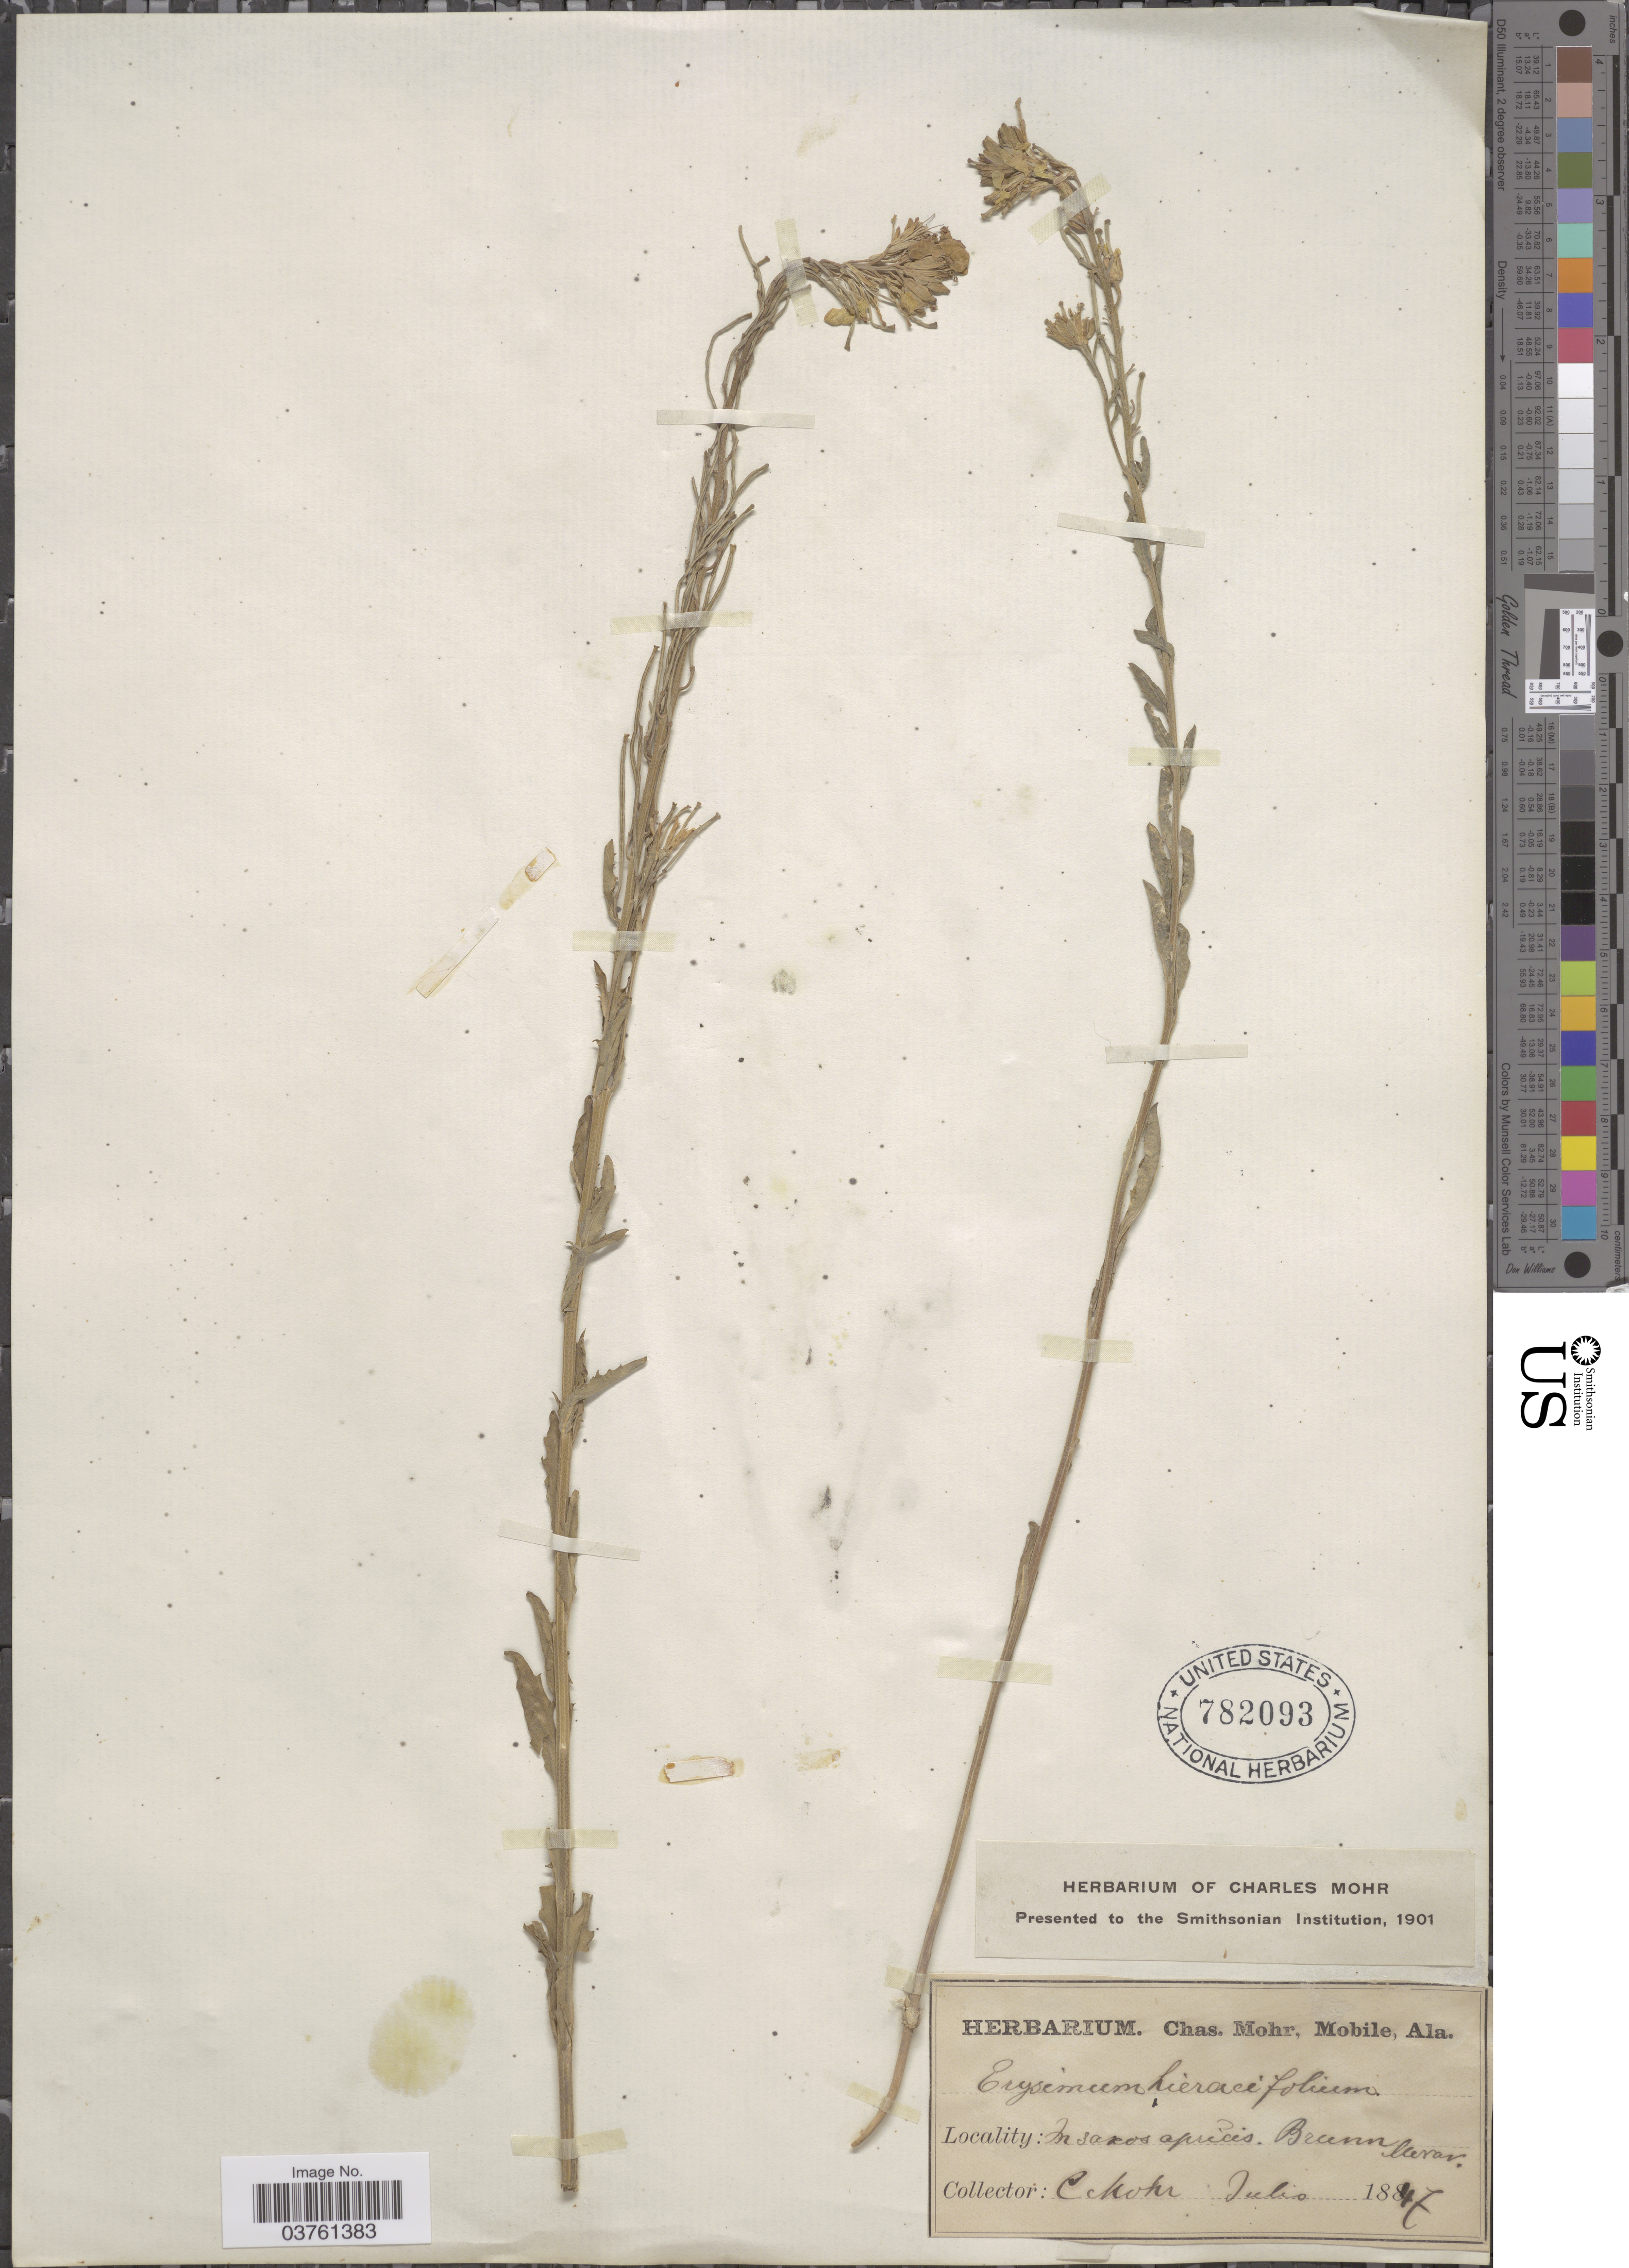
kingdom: Plantae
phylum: Tracheophyta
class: Magnoliopsida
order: Brassicales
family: Brassicaceae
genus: Erysimum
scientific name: Erysimum hieraciifolium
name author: L.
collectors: C. T. Mohr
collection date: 1847-07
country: Czechia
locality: In saxos apricis. Brunn Morav.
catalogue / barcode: US 782093